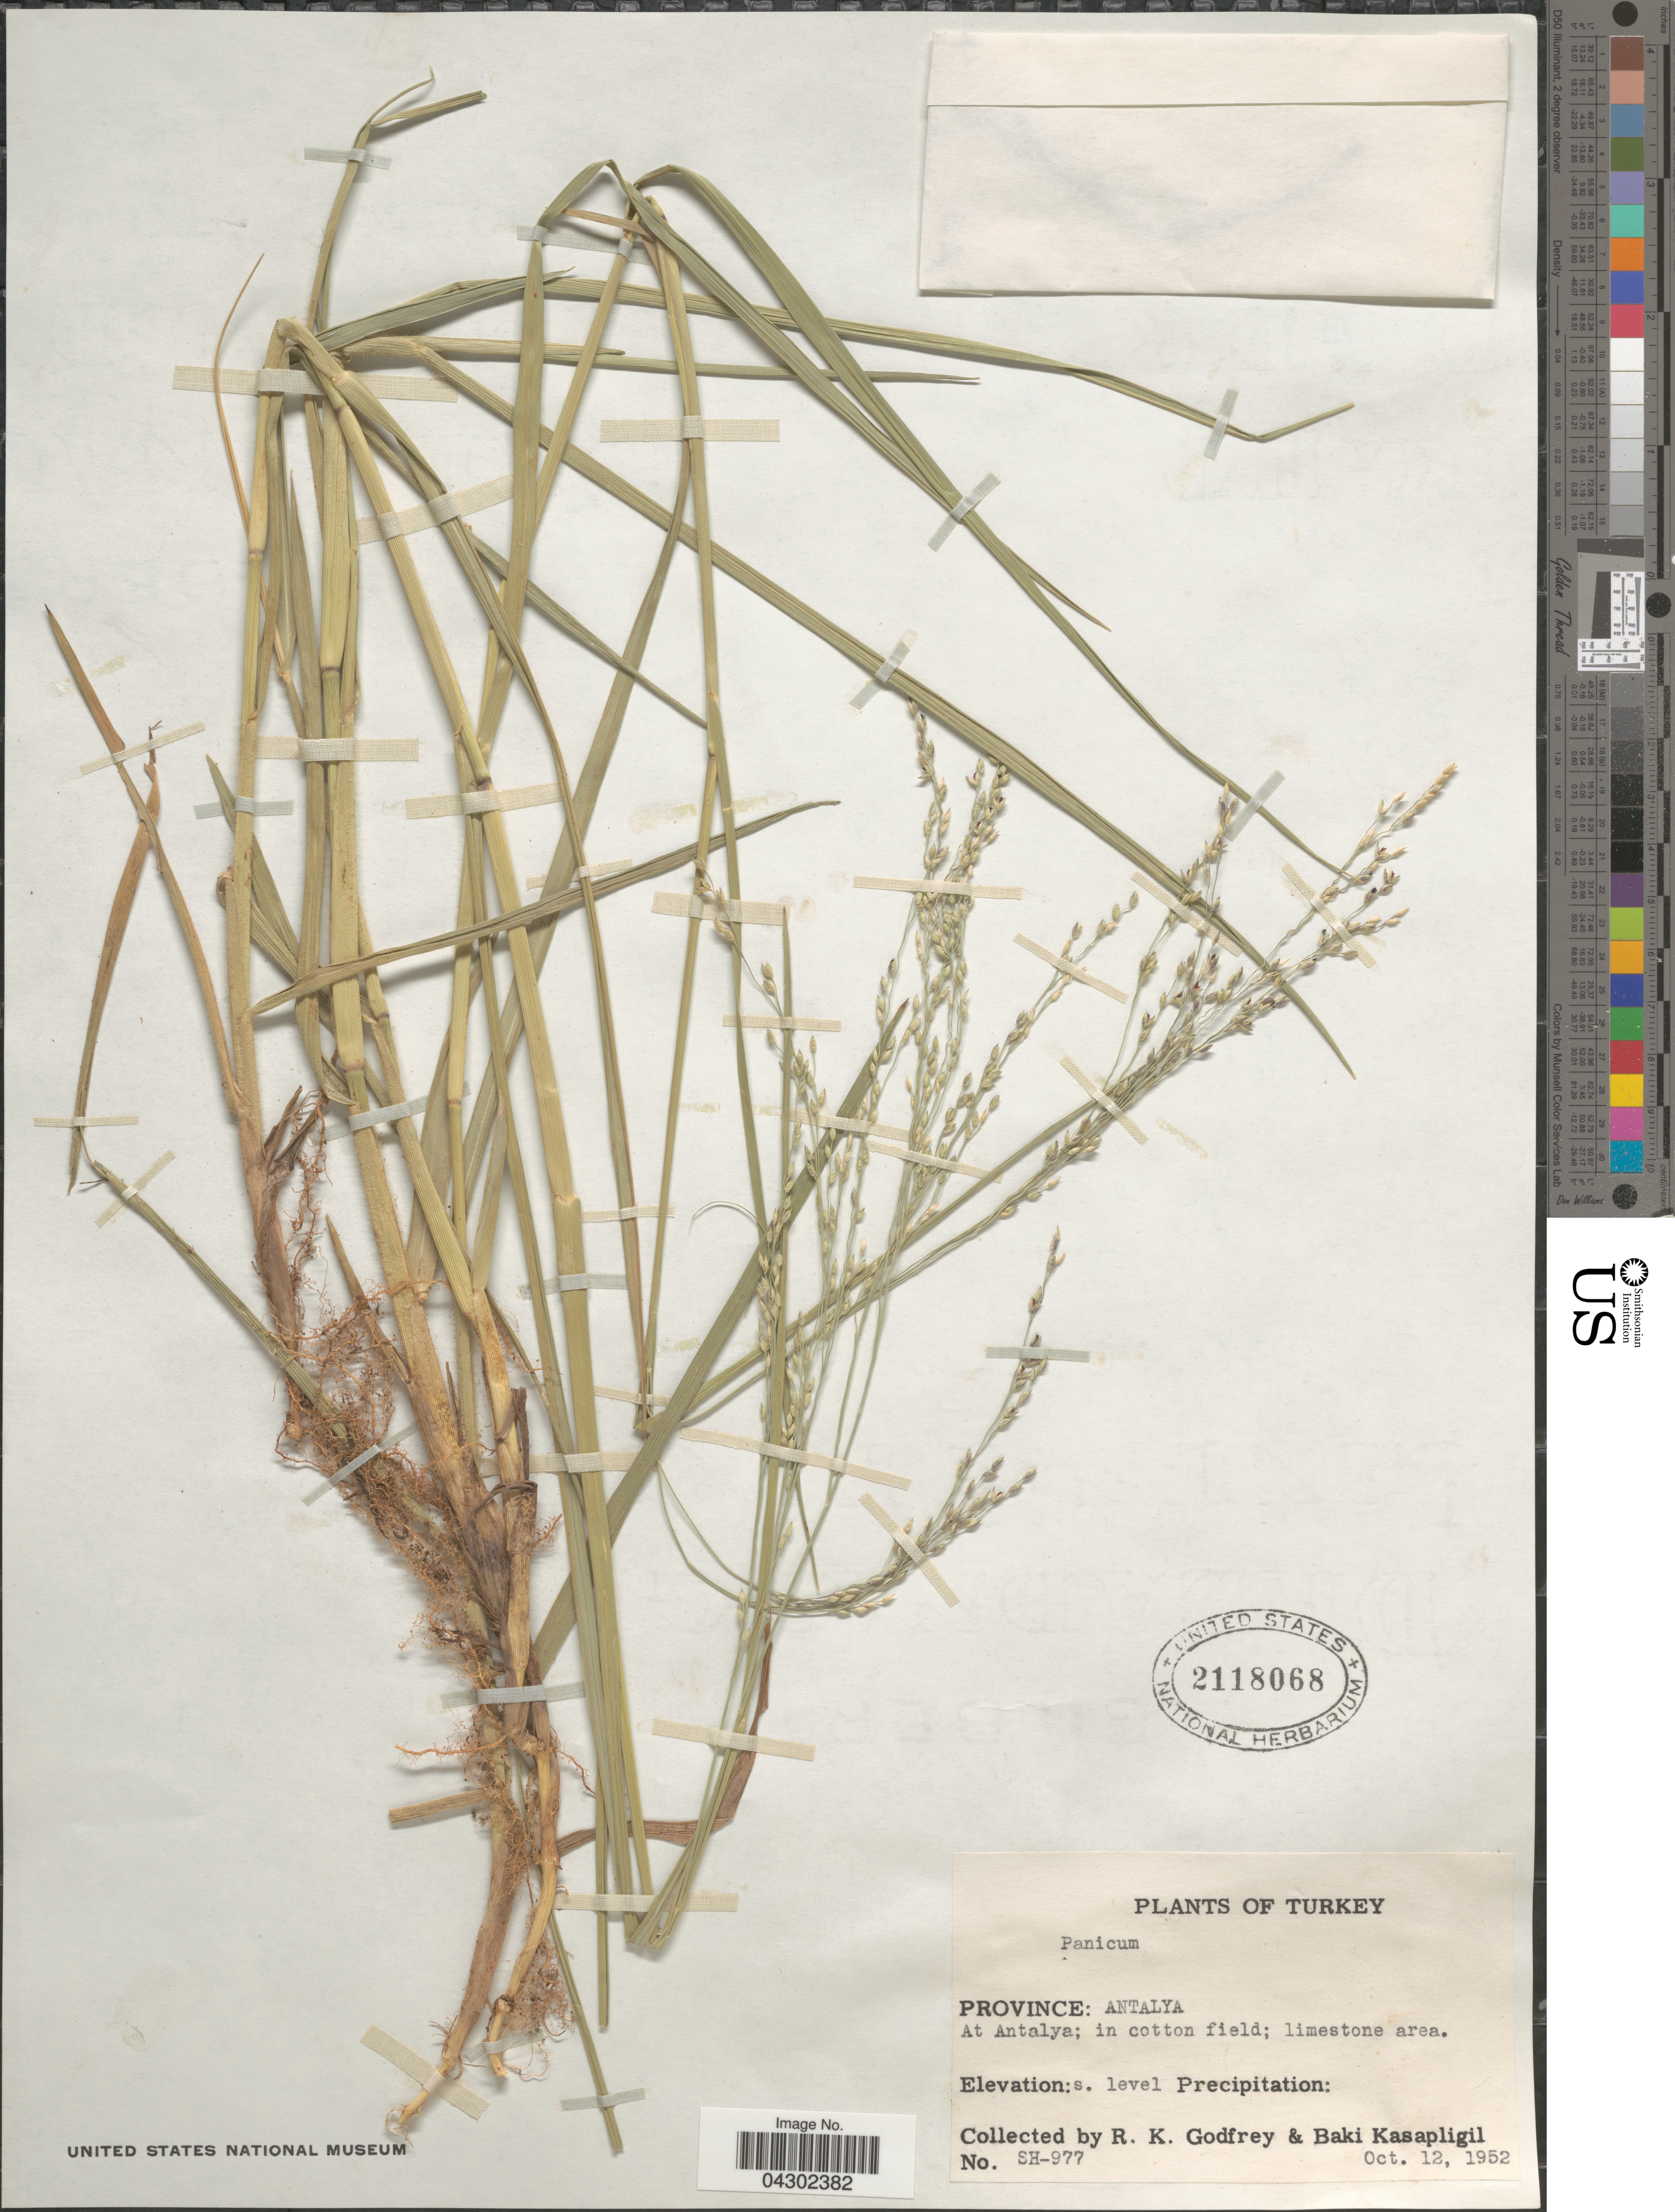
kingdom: Plantae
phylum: Tracheophyta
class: Liliopsida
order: Poales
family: Poaceae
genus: Panicum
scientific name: Panicum sp.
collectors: R. K. Godfrey & B. Kasapligil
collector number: SH-977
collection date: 1952-10-12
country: Turkey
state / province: Antalya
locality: At Antalya; in cotton field; limestone area.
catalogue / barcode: US 2118068